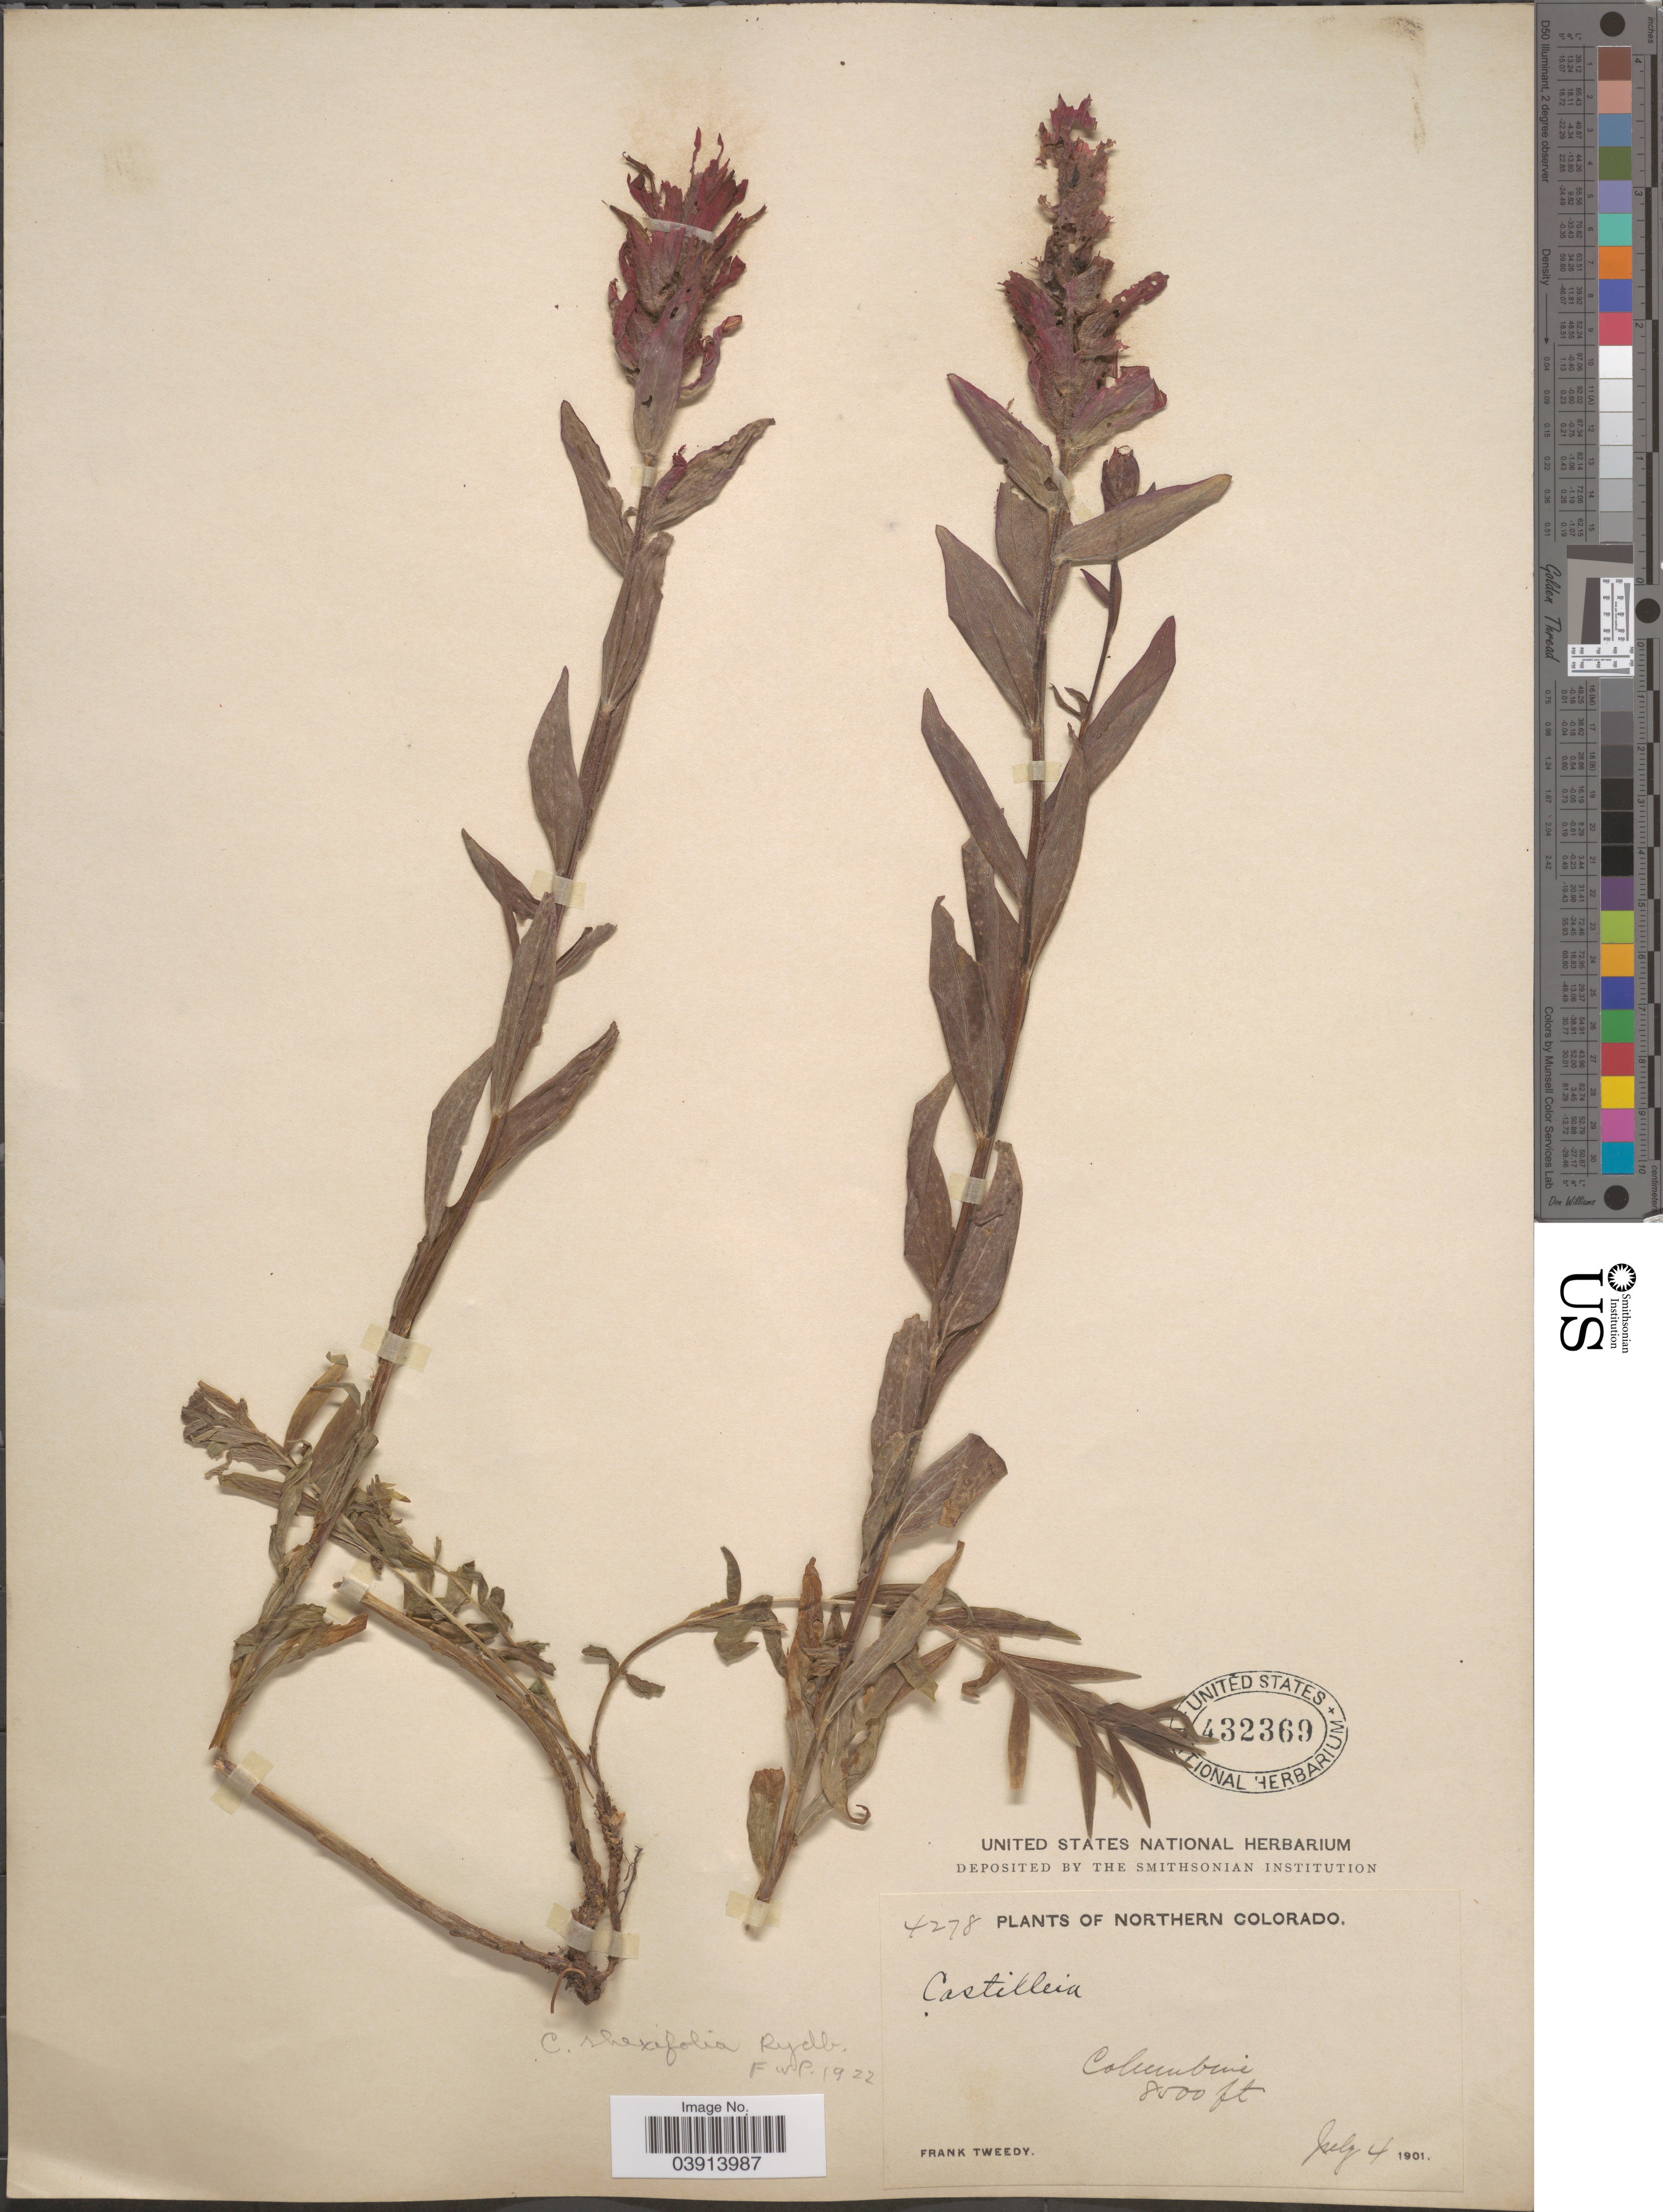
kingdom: Plantae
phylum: Tracheophyta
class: Magnoliopsida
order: Lamiales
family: Orobanchaceae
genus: Castilleja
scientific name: Castilleja rhexiifolia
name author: Rydb.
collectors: F. Tweedy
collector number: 4278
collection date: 1901-07-04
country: United States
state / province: Colorado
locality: Northern Colorado. Columbine.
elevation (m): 2591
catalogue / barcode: US 432369